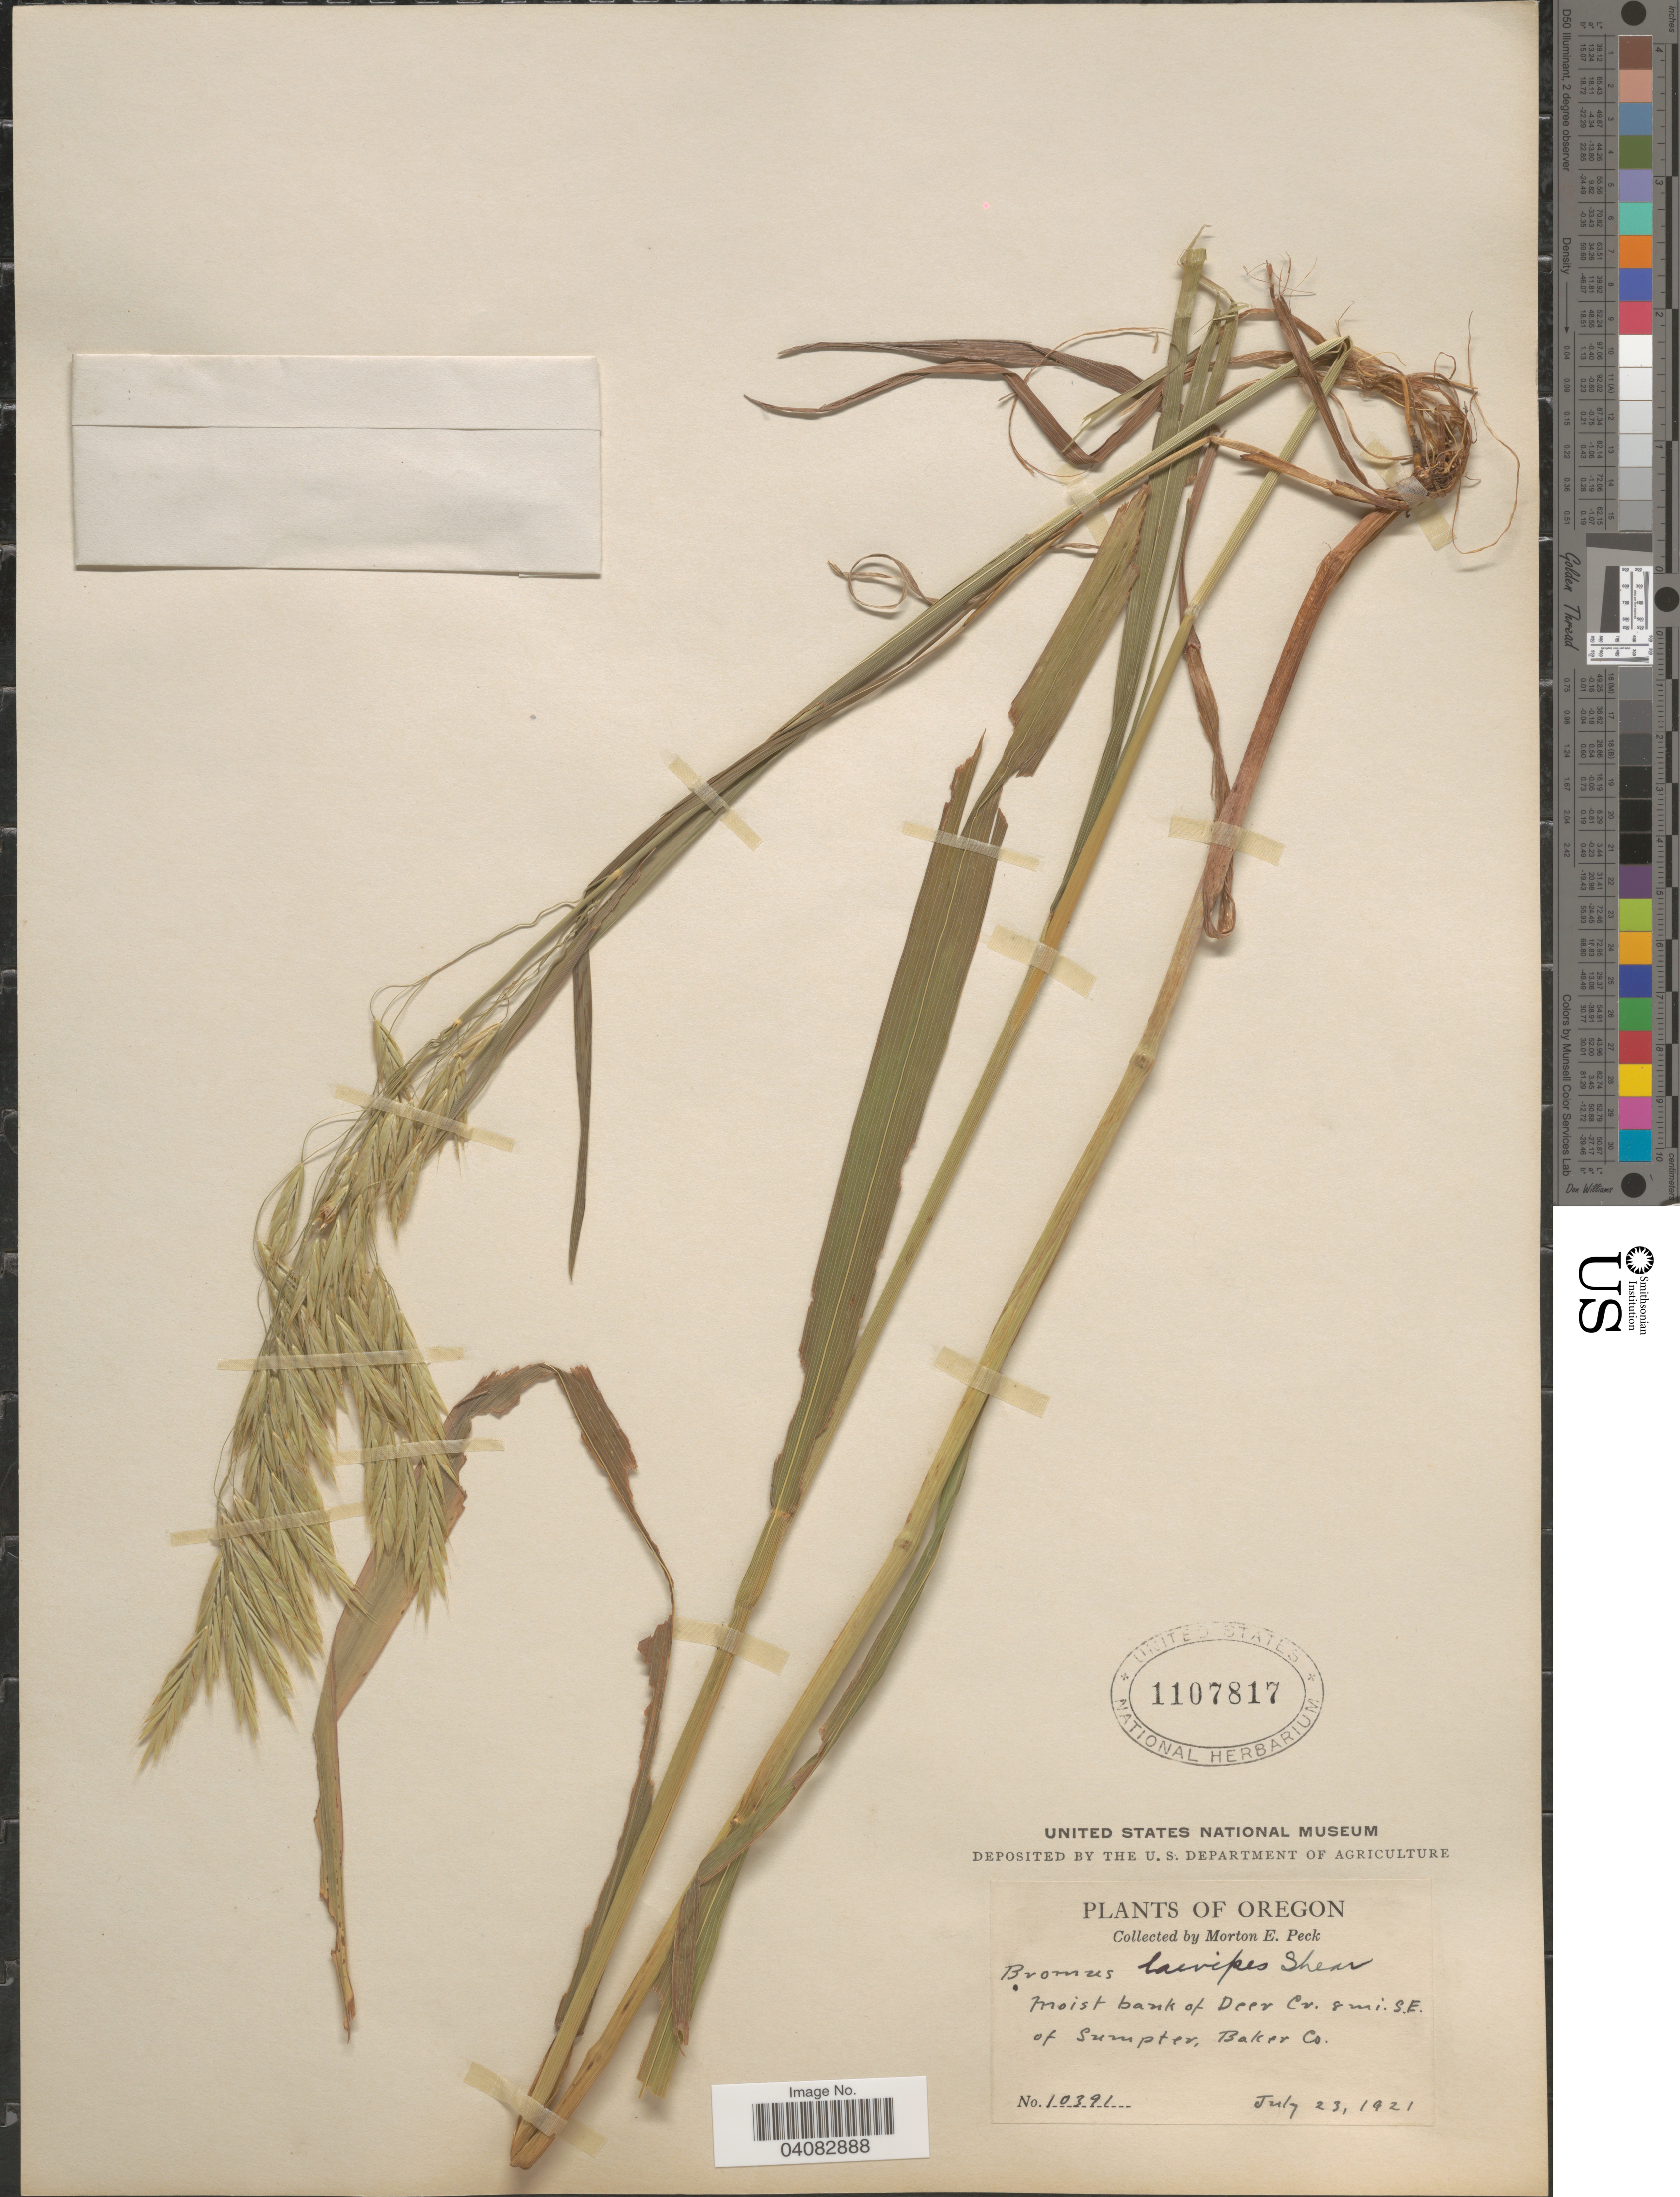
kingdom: Plantae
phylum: Tracheophyta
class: Liliopsida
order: Poales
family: Poaceae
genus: Bromus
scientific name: Bromus lanatipes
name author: (Shear) Rydb.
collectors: M. E. Peck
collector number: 10391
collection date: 1921-07-23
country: United States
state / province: Oregon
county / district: Baker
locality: Moist bank of Deer Cr. 8 mi. S.E. of Sumpter, Baker Co.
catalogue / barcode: US 1107817